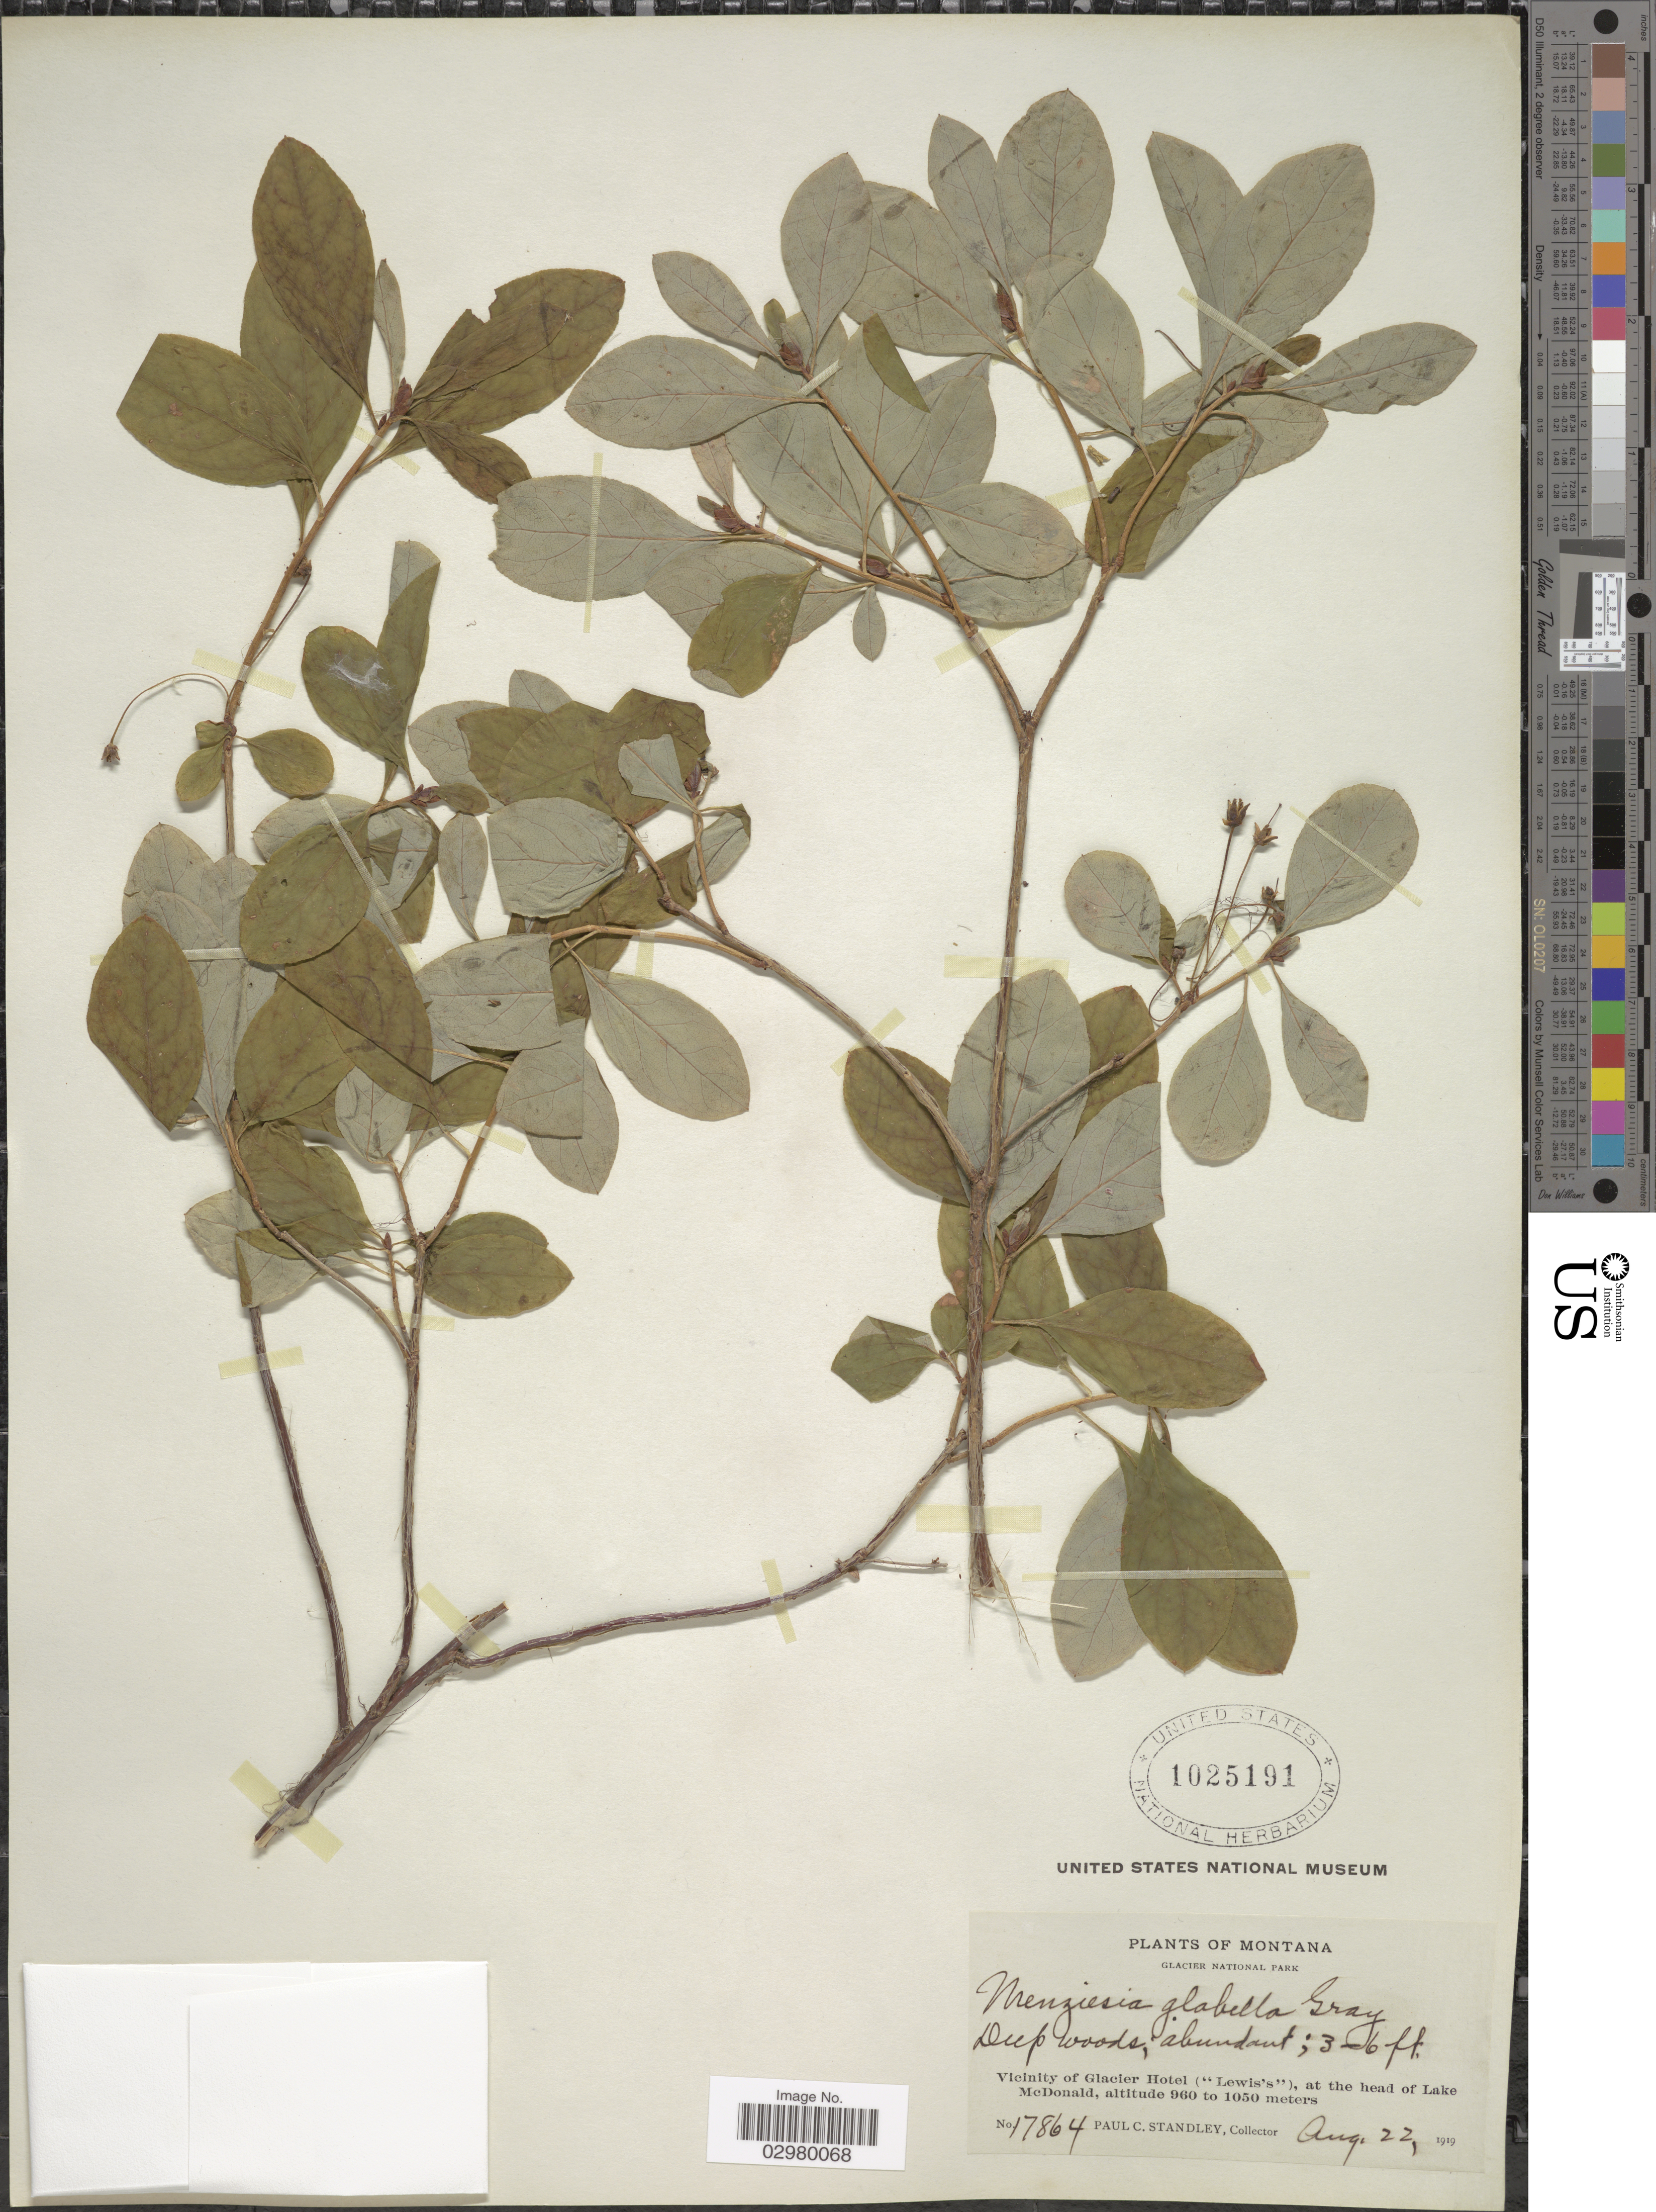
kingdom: Plantae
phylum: Tracheophyta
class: Magnoliopsida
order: Ericales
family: Ericaceae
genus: Menziesia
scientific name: Menziesia ferruginea subsp. glabella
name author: (A. Gray) Calder & Roy L. Taylor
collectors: P. C. Standley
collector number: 17864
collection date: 1919-08-22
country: United States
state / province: Montana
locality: Glacier National Park. Vicinity of Glacier Hotel ("Lewis's"), at the head of Lake McDonald.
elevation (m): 960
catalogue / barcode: US 1025191